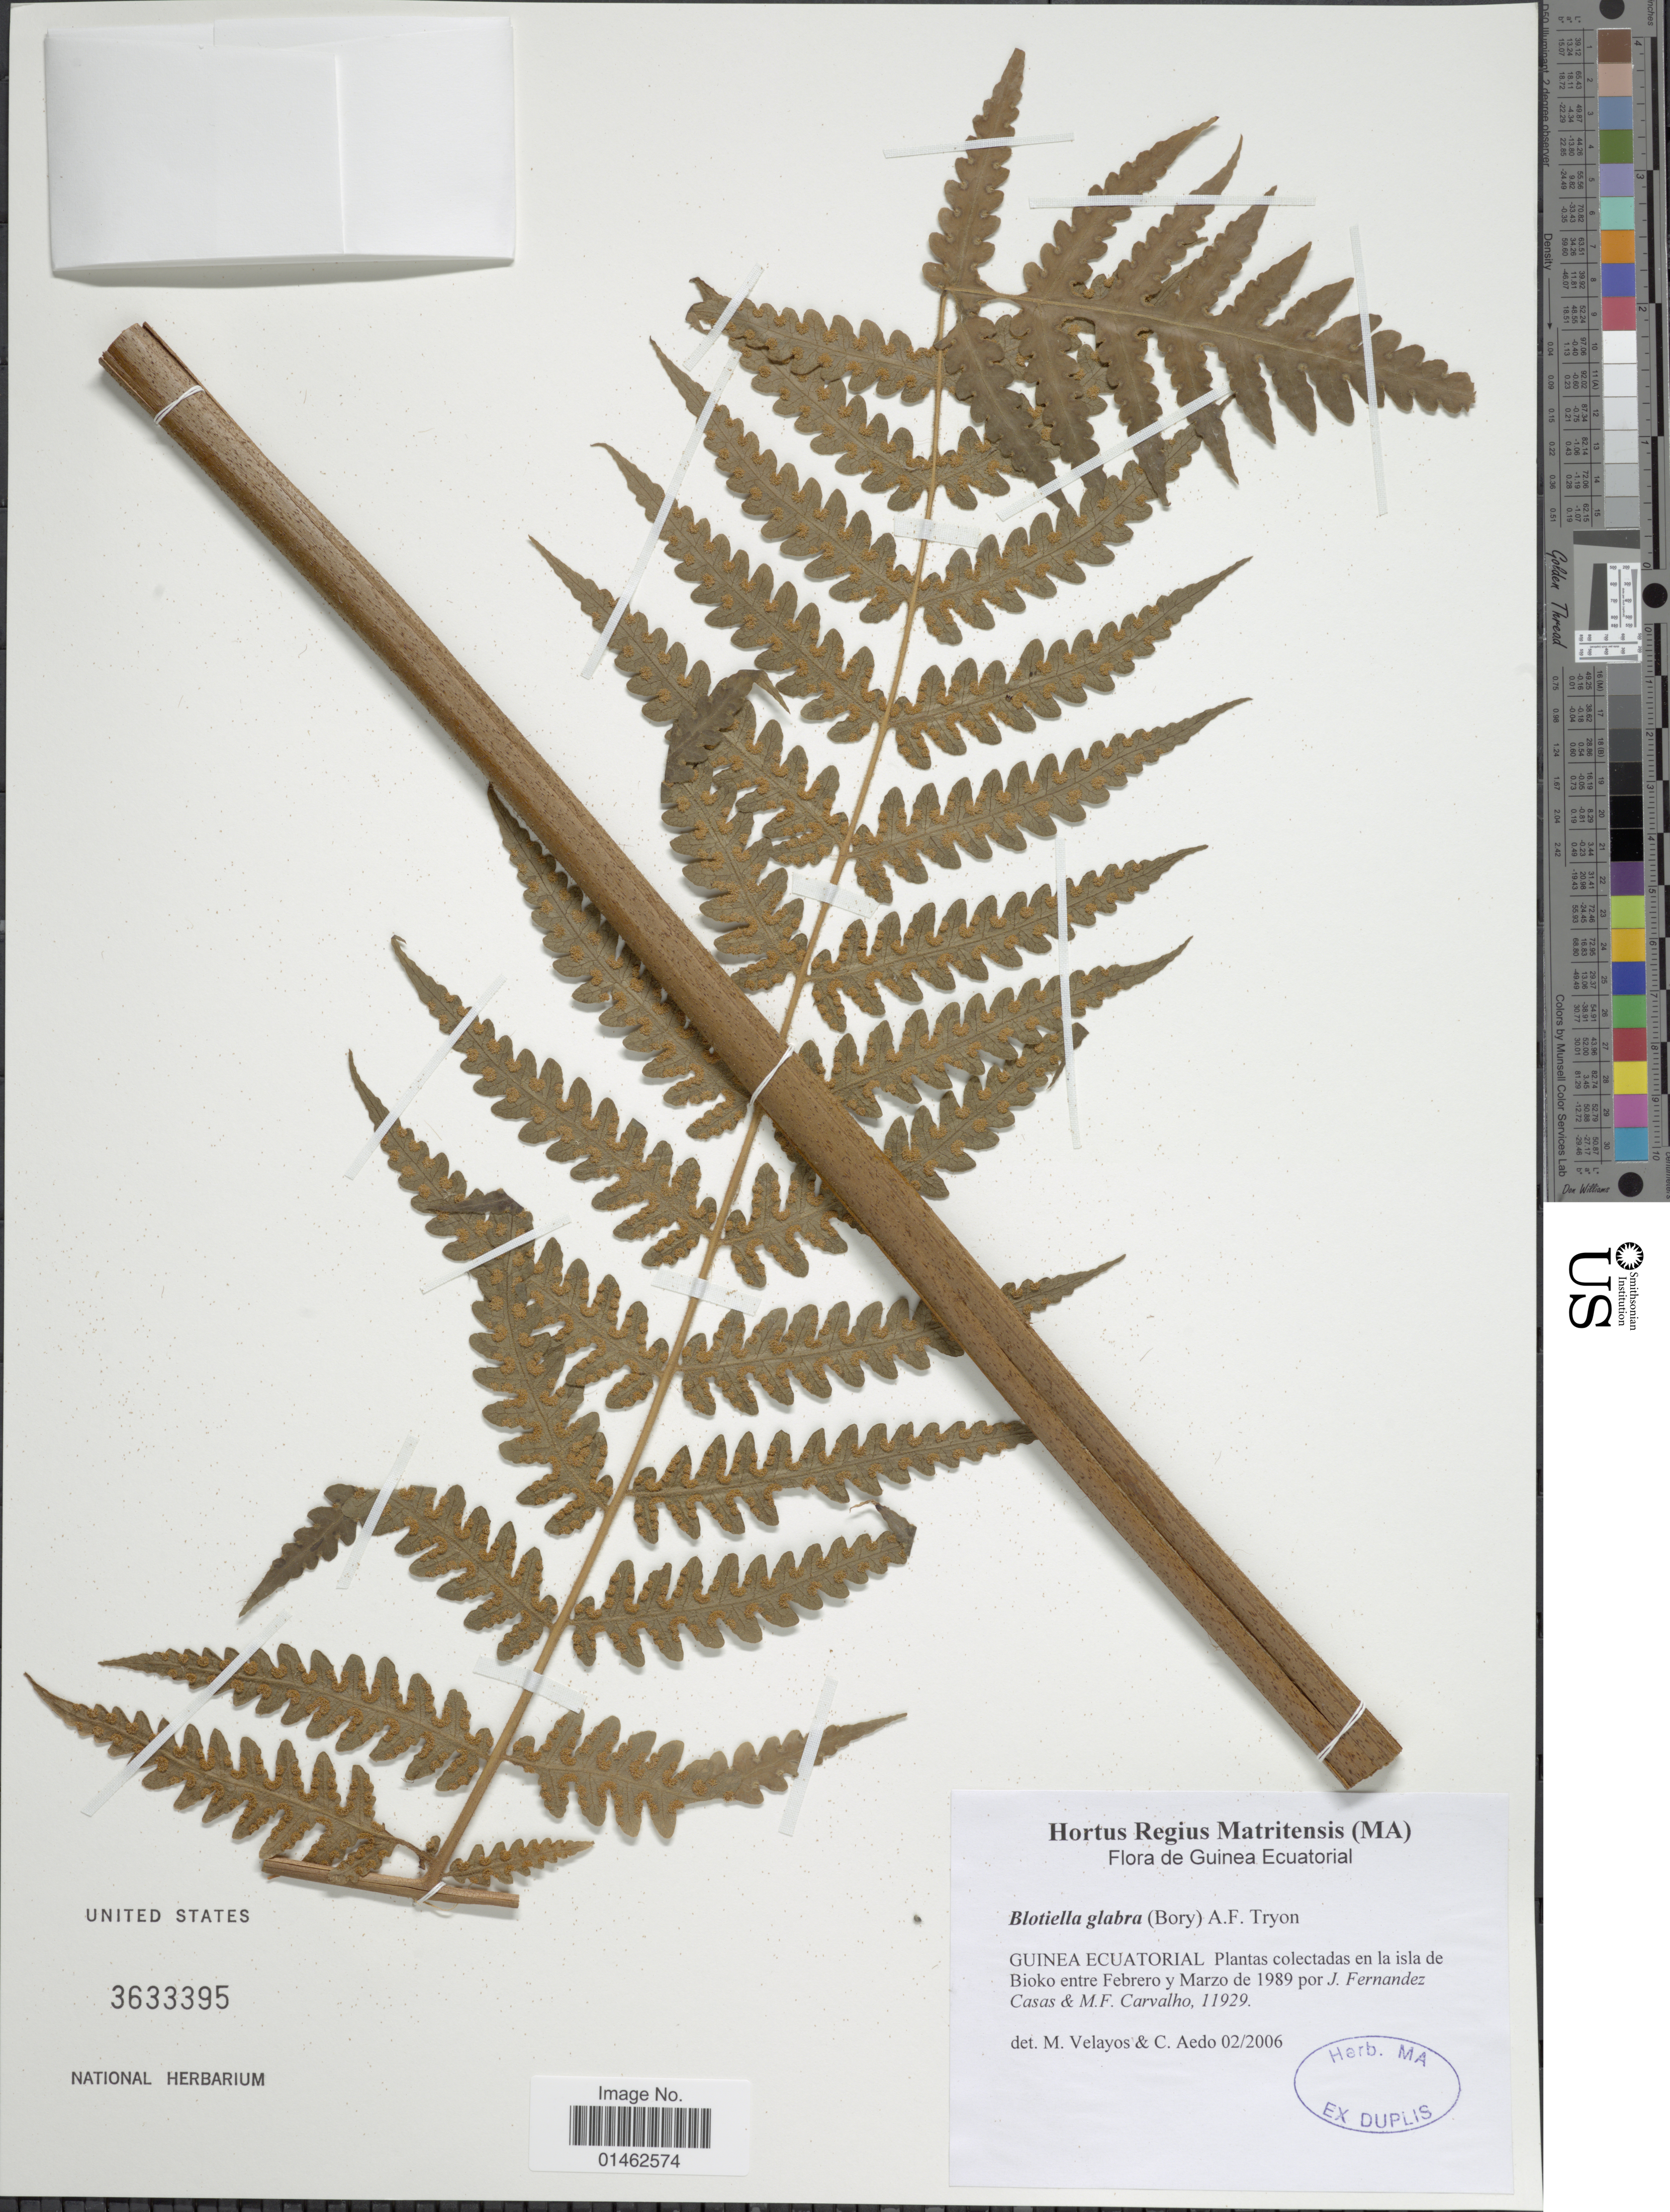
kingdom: Plantae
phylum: Tracheophyta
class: Polypodiopsida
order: Polypodiales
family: Dennstaedtiaceae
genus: Blotiella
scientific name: Blotiella glabra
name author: (Bory) R.M. Tryon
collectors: J. Casas & M. F. Carvalho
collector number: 11929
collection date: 1989-02/1989-03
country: Equatorial Guinea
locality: Plantas colectadas en la isla de Bioko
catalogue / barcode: US 3633395